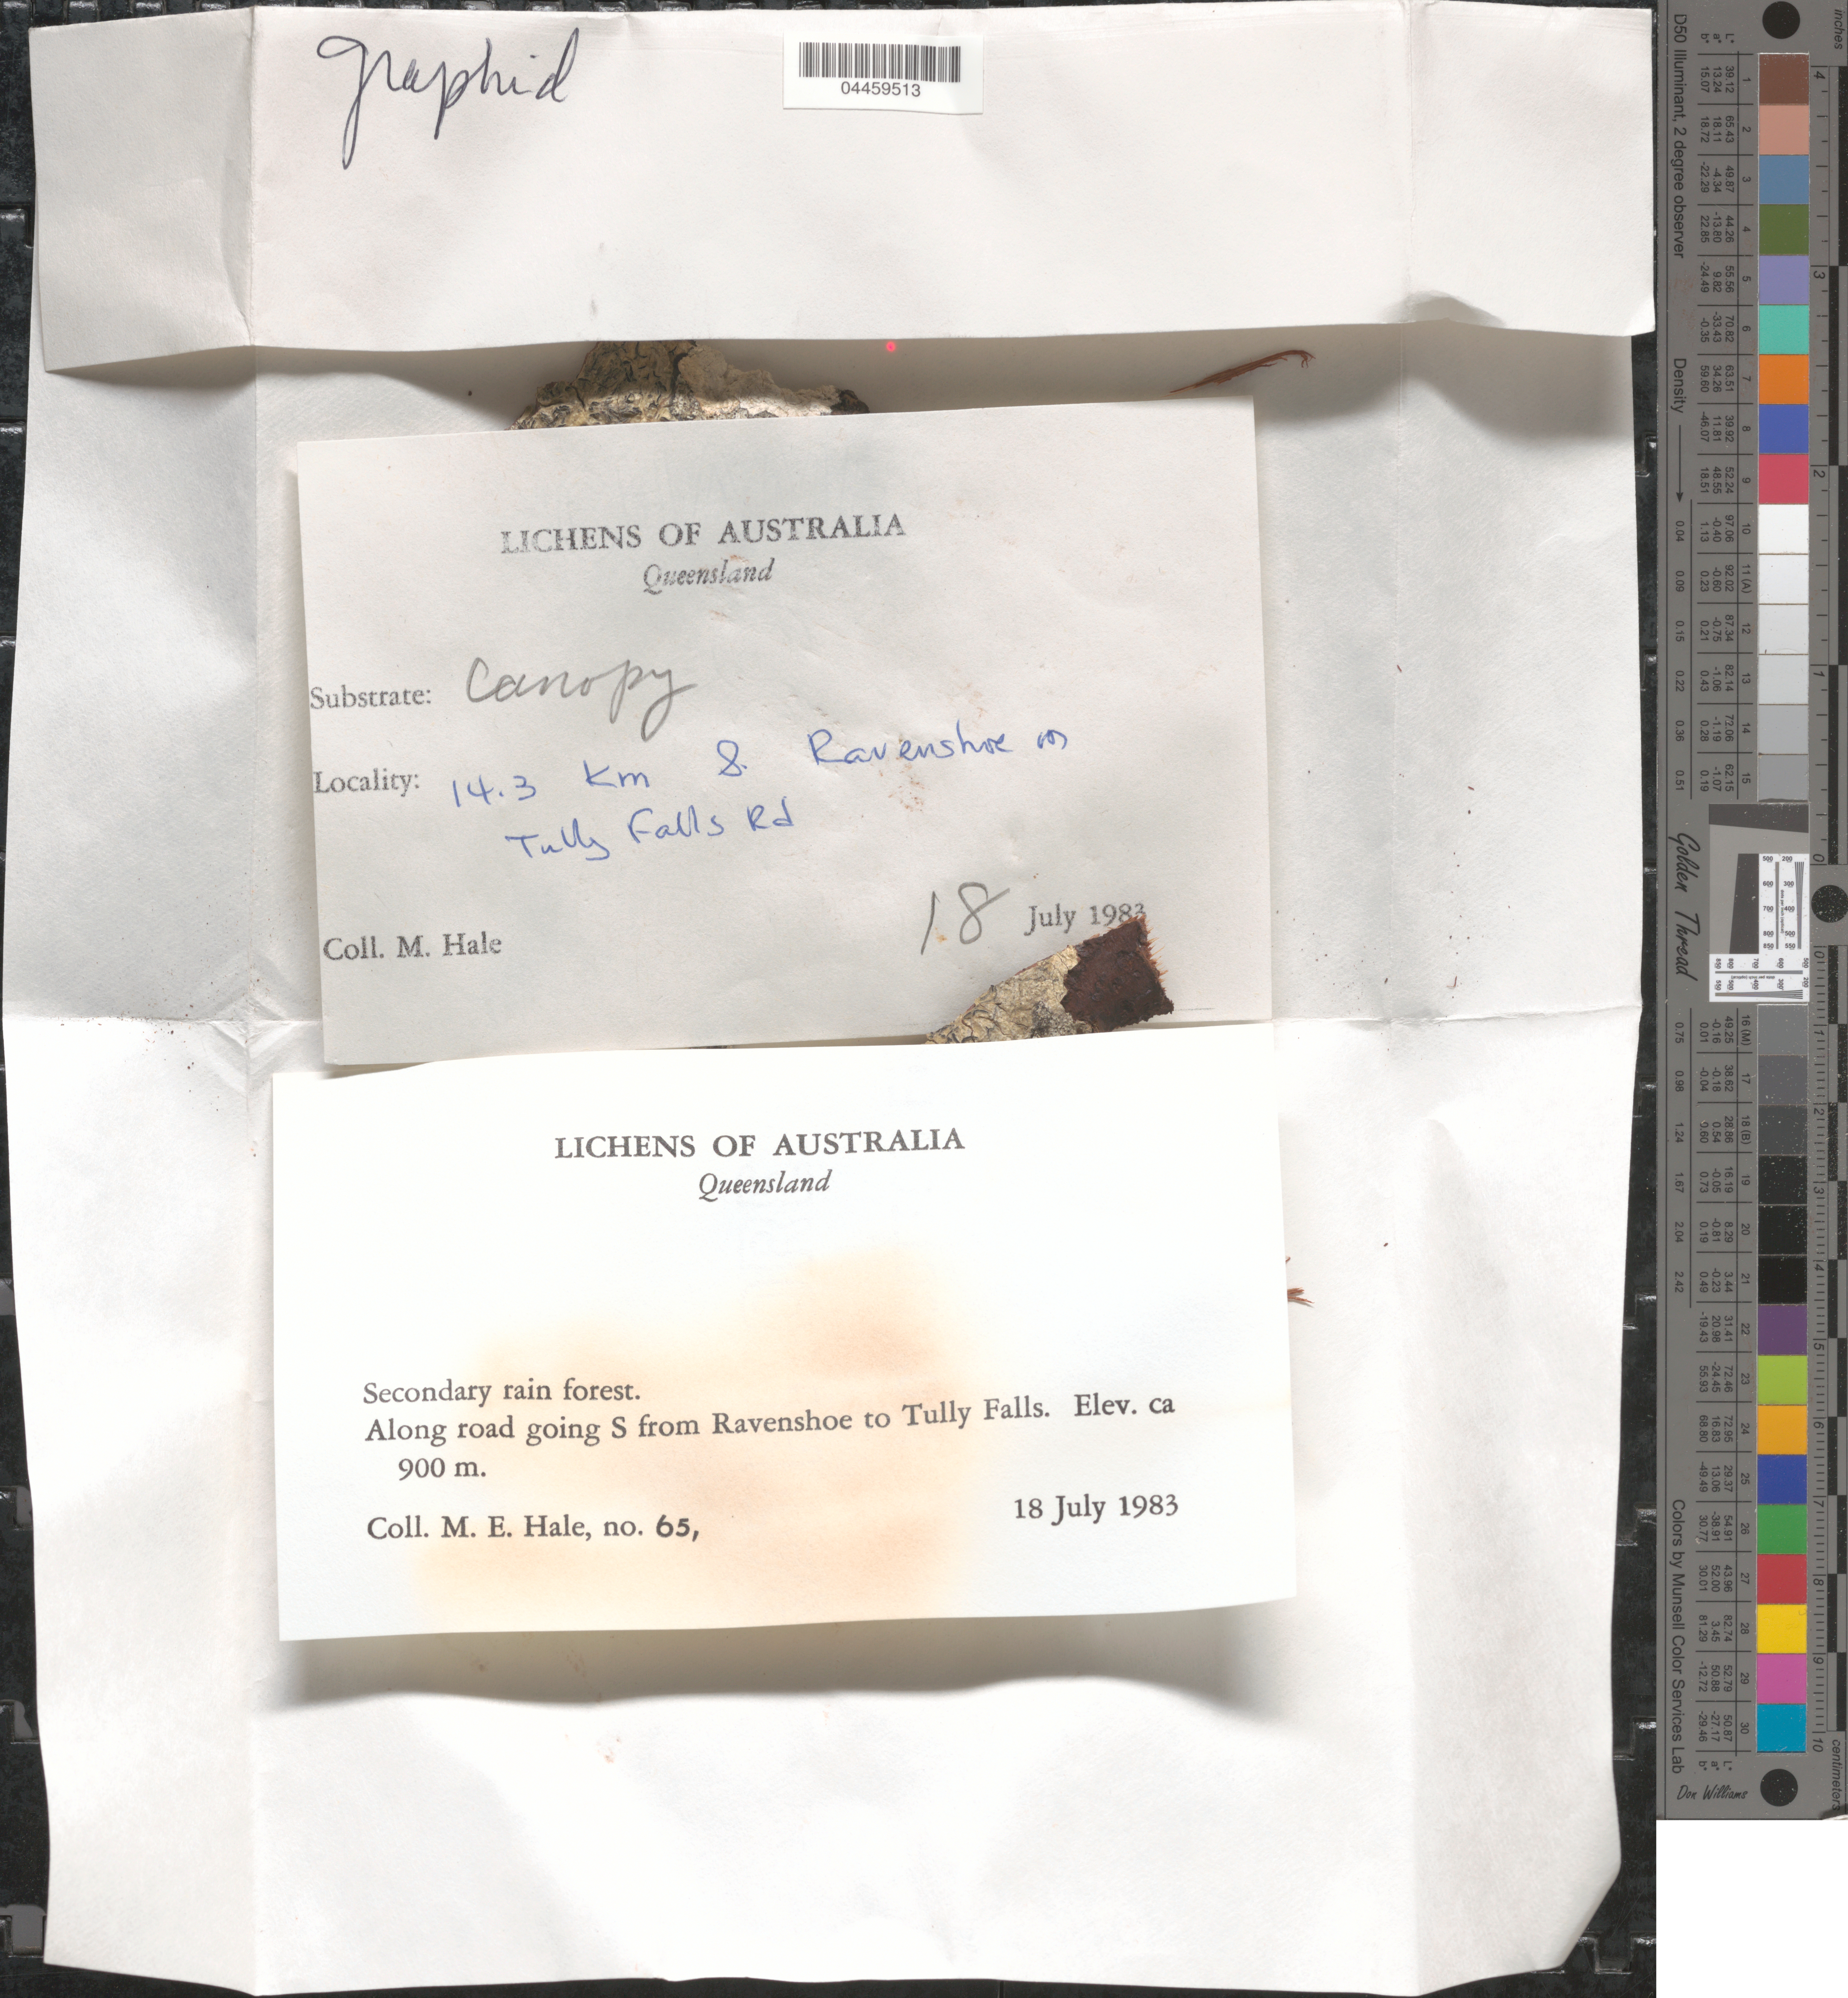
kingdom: Fungi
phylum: Ascomycota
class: Lecanoromycetes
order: Ostropales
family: Graphidaceae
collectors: M. Hale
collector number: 65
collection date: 1983-07-18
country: Australia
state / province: Queensland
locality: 14.3 Km S. Ravenshoe on Tully Falls Rd. Along road going S from Ravenshoe to Tully Falls.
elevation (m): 900